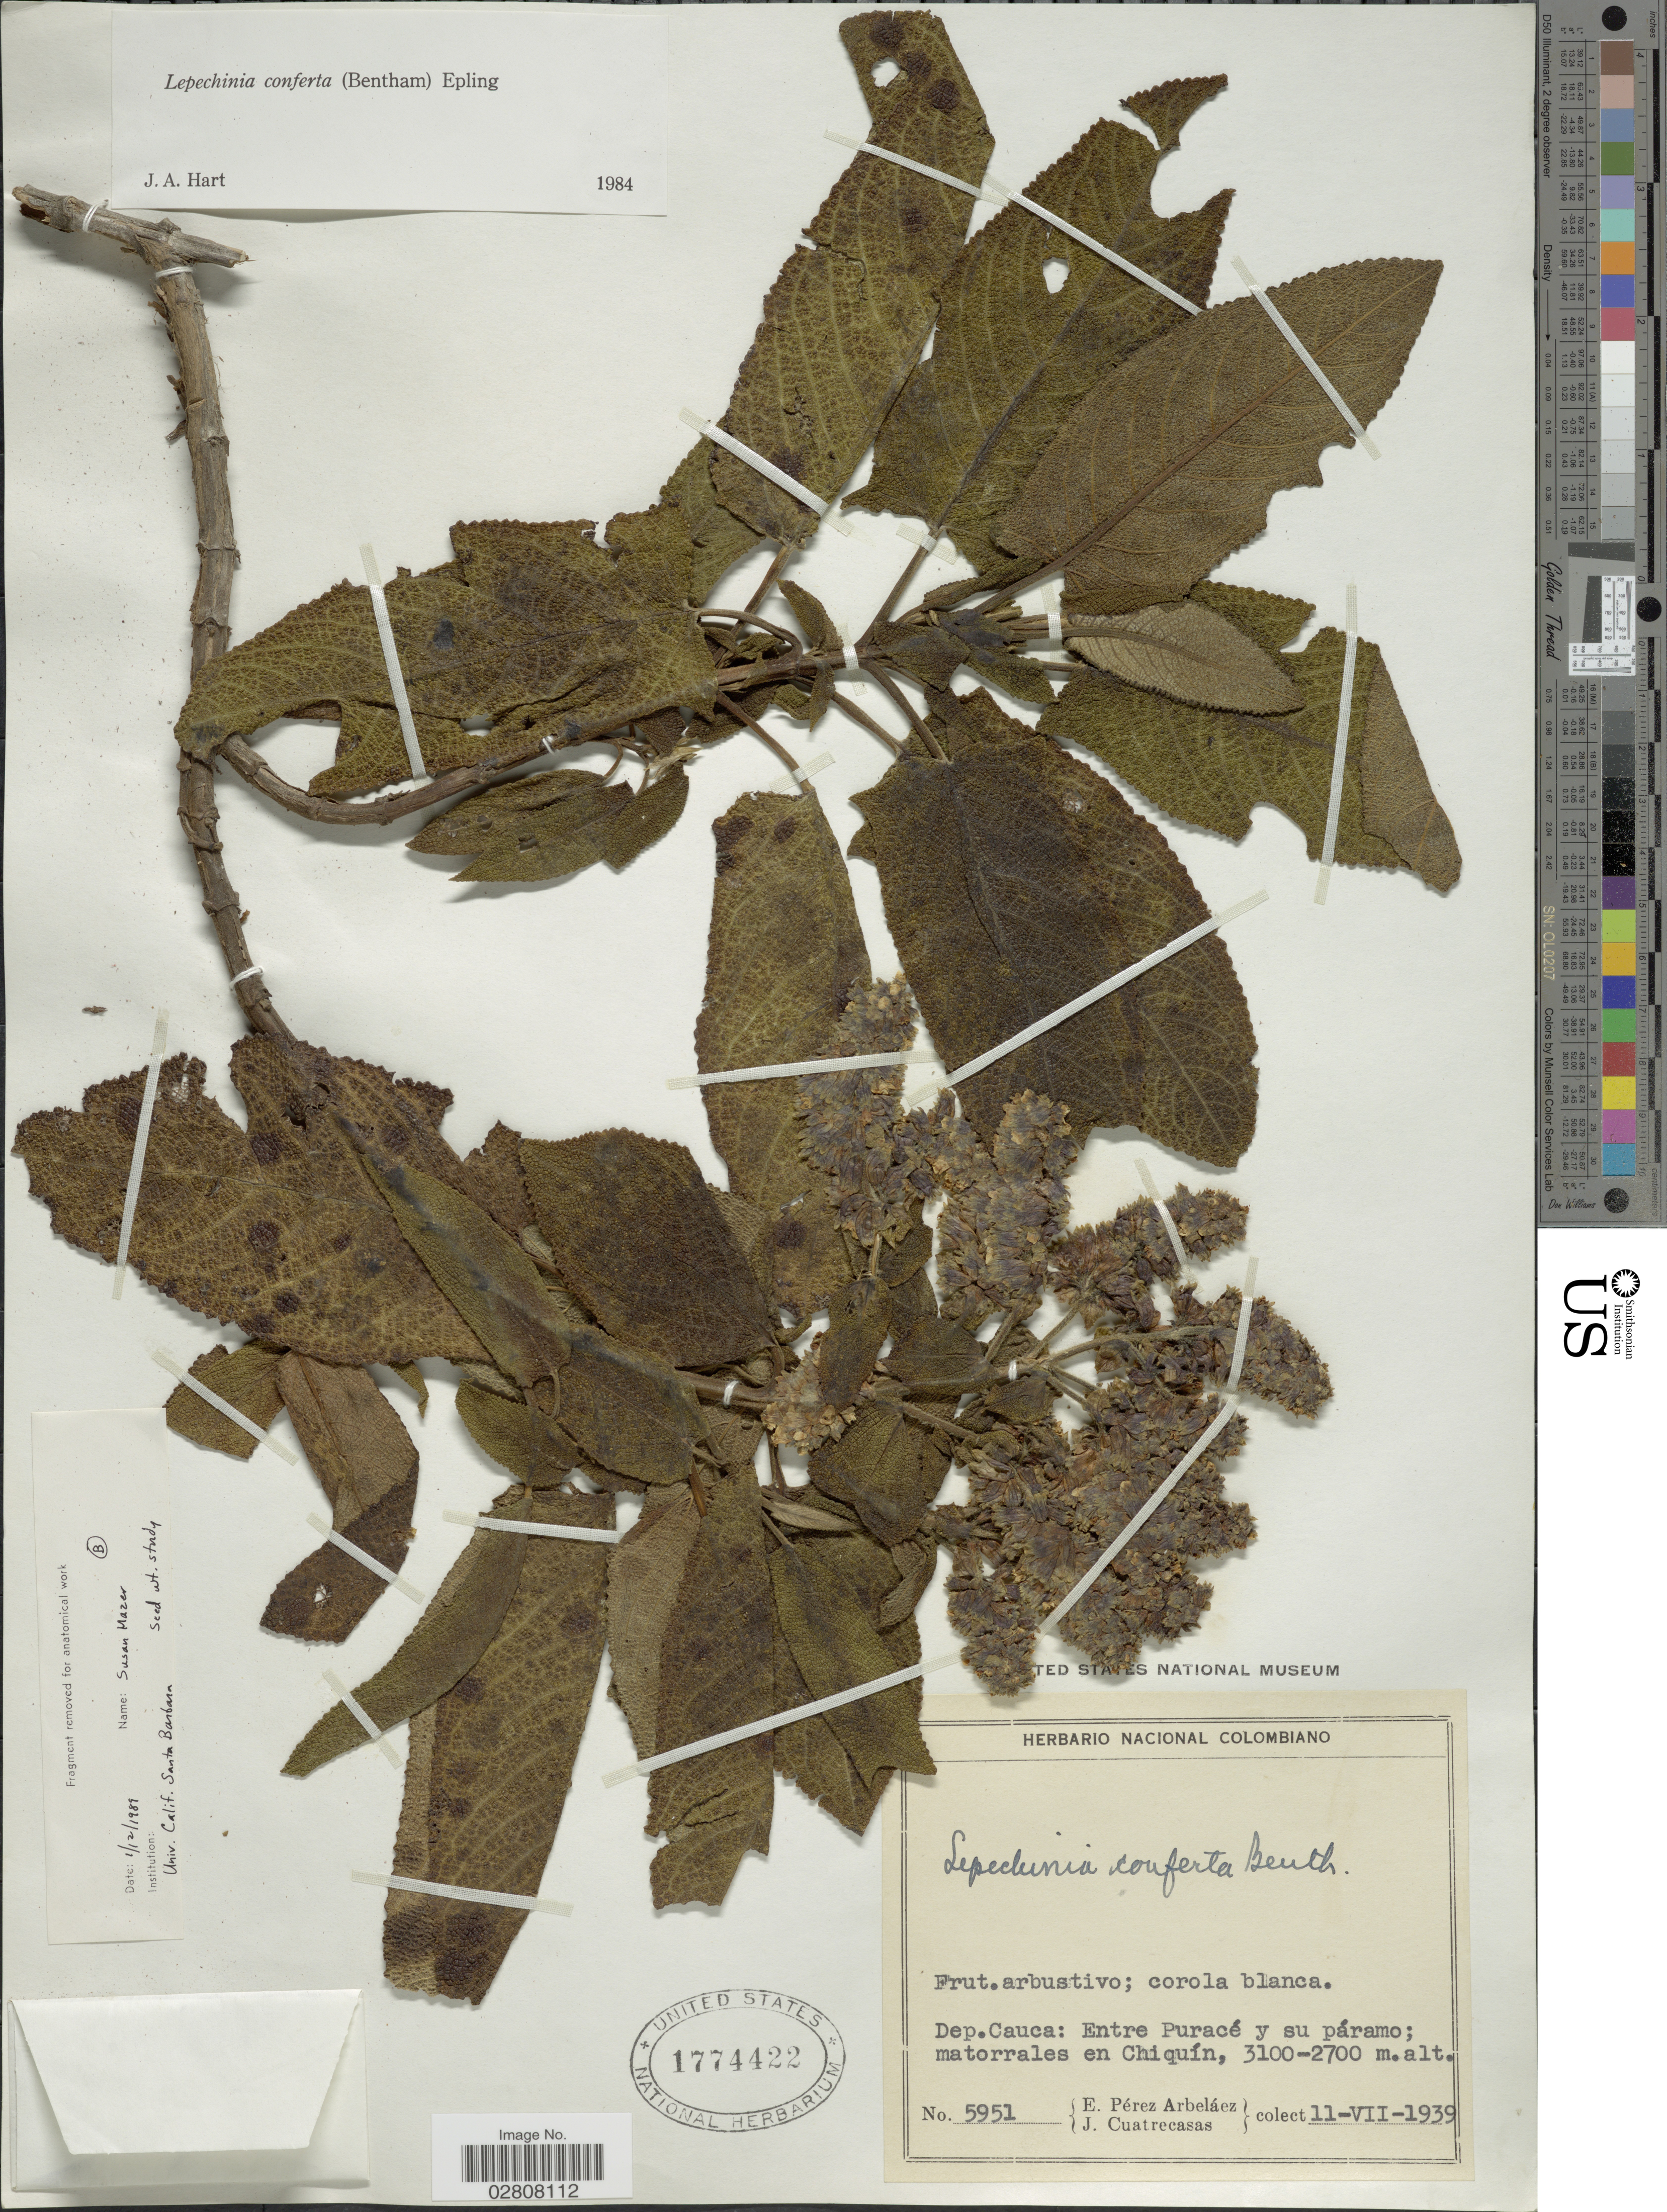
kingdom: Plantae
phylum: Tracheophyta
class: Magnoliopsida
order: Lamiales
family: Lamiaceae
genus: Lepechinia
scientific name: Lepechinia conferta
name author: (Benth.) Epling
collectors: E. Pérez Arbeláez & J. Cuatrecasas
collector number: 5951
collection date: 1939-07-11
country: Colombia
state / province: Cauca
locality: Dep. Cauca: Entre Puracé y su páramo; matorrales en Chiquín.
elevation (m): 2700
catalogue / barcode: US 1774422